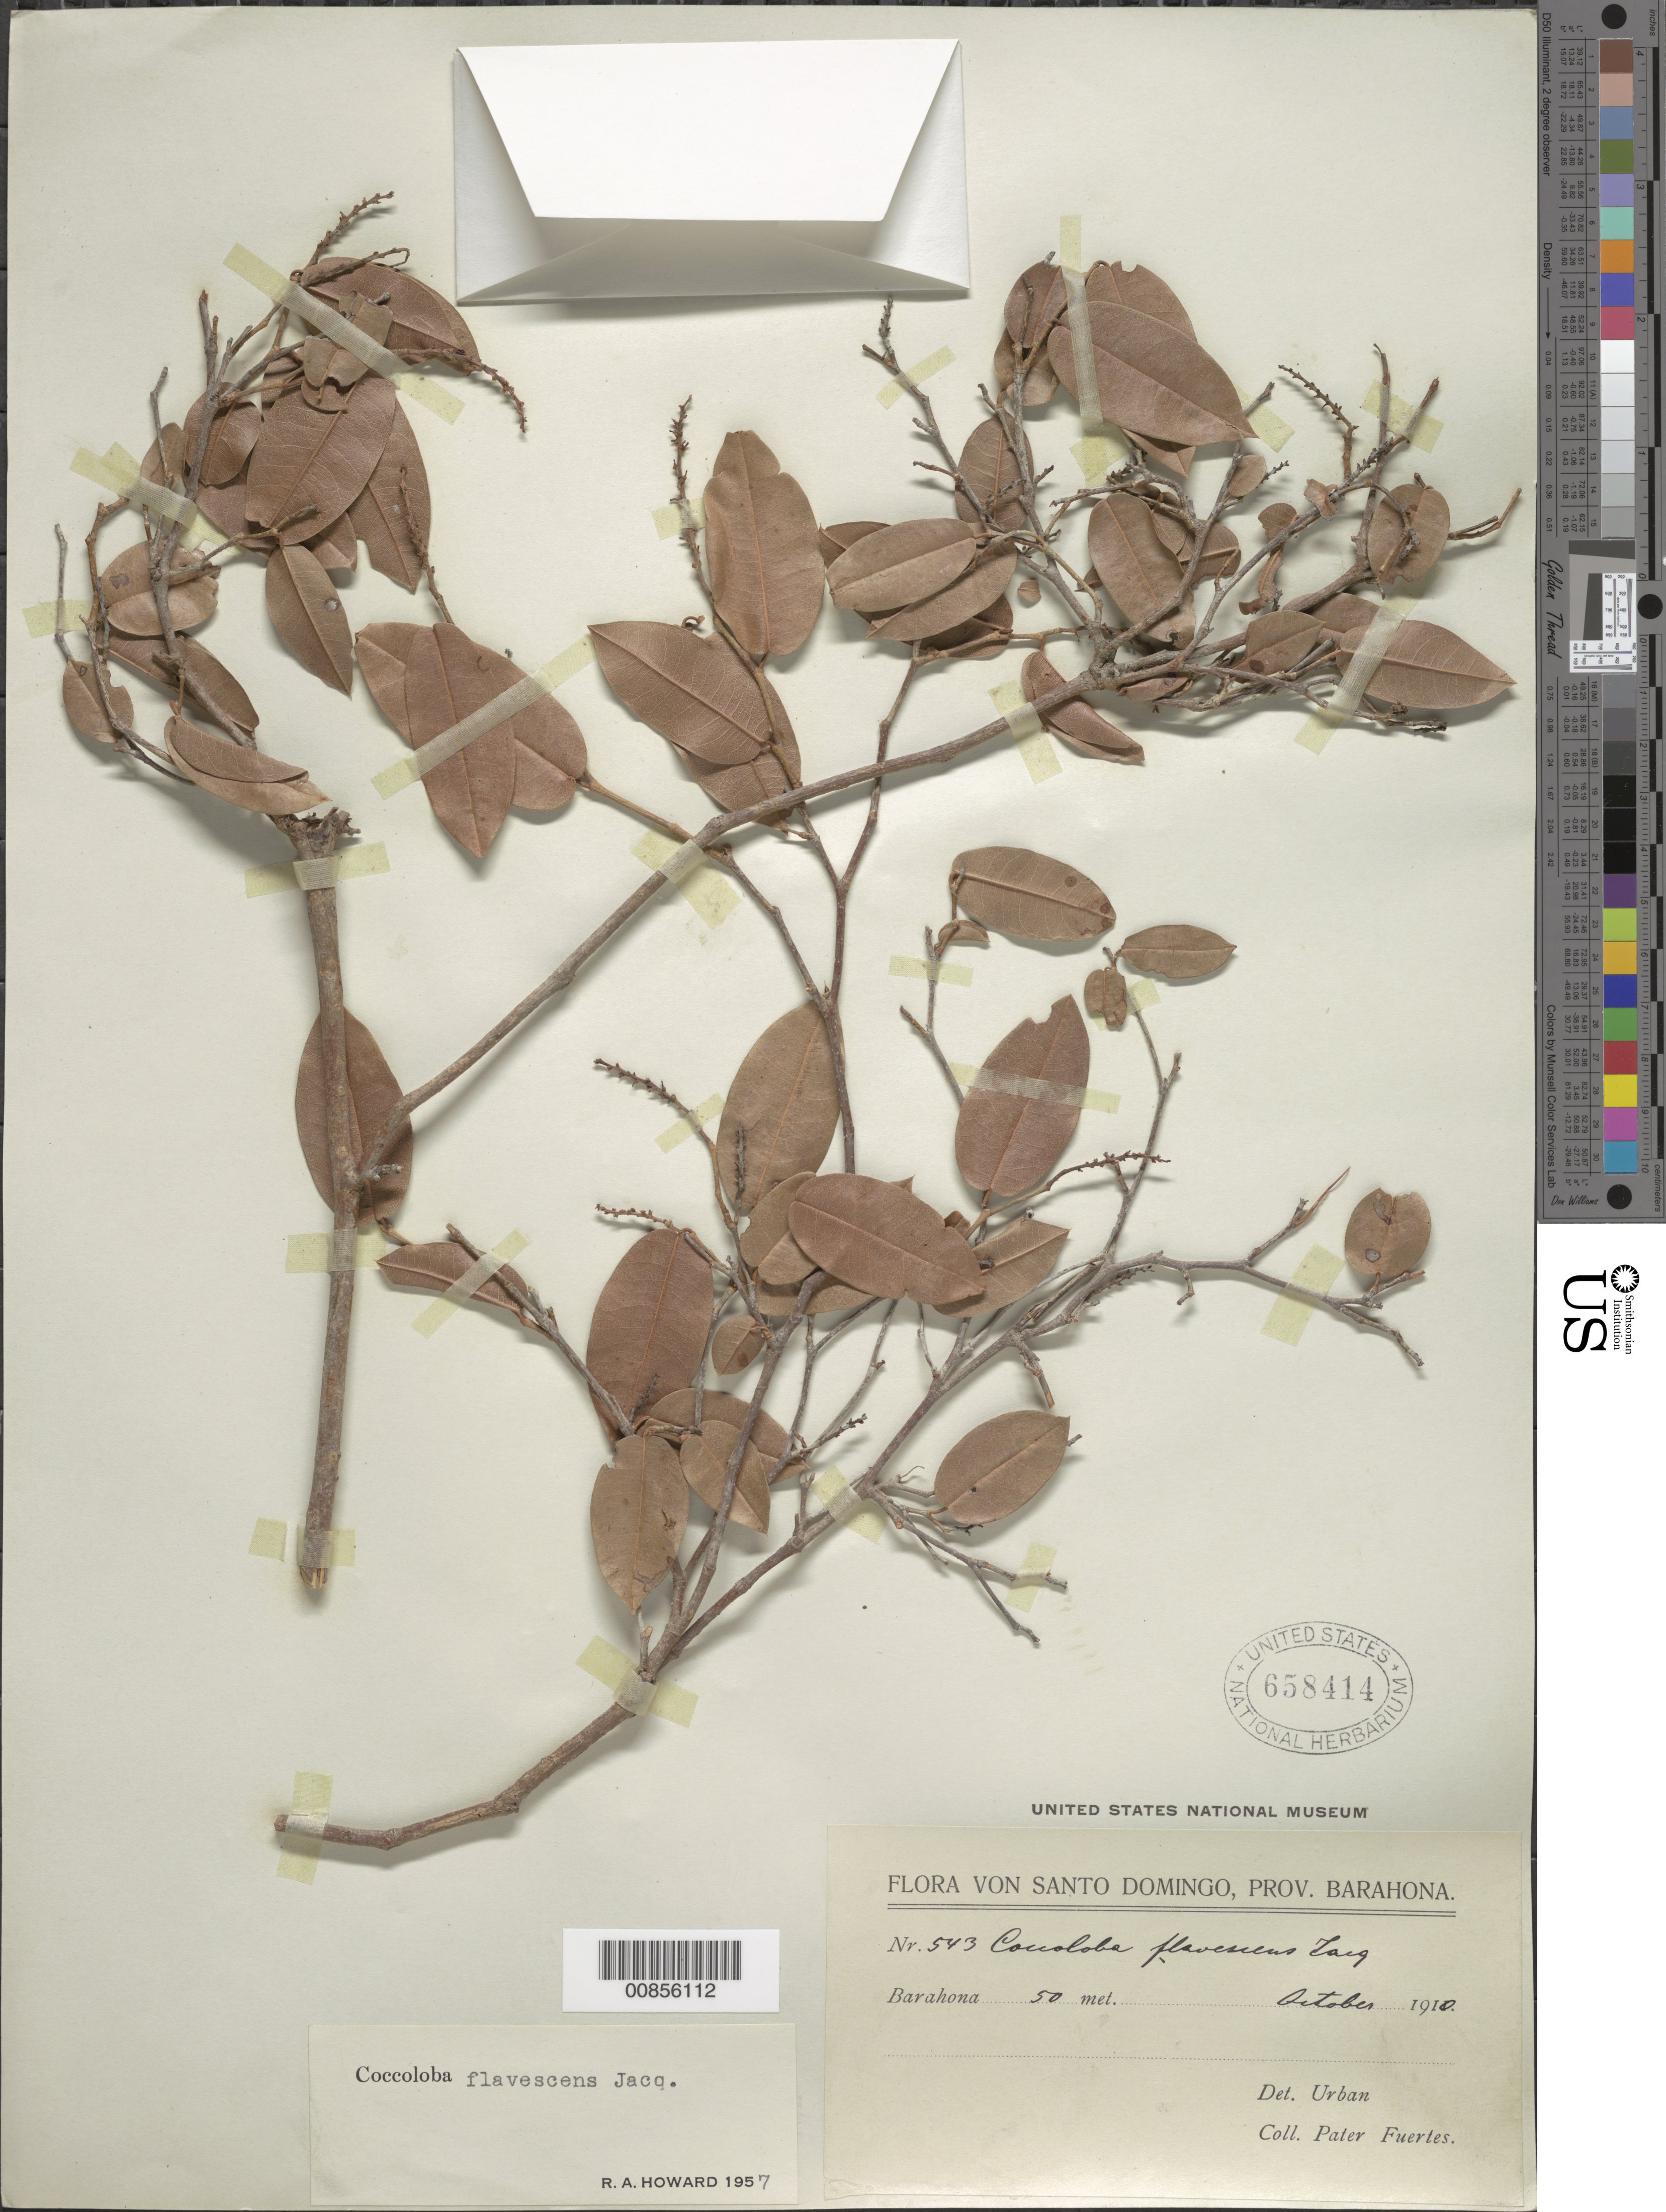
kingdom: Plantae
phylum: Tracheophyta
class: Magnoliopsida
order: Caryophyllales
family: Polygonaceae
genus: Coccoloba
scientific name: Coccoloba flavescens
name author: Jacq.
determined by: Howard, R. A.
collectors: M. D. Fuertes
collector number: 543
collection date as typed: Oct 1910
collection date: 1910-10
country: Dominican Republic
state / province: Barahona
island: Hispaniola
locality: Barahona.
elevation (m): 50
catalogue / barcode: US 658414